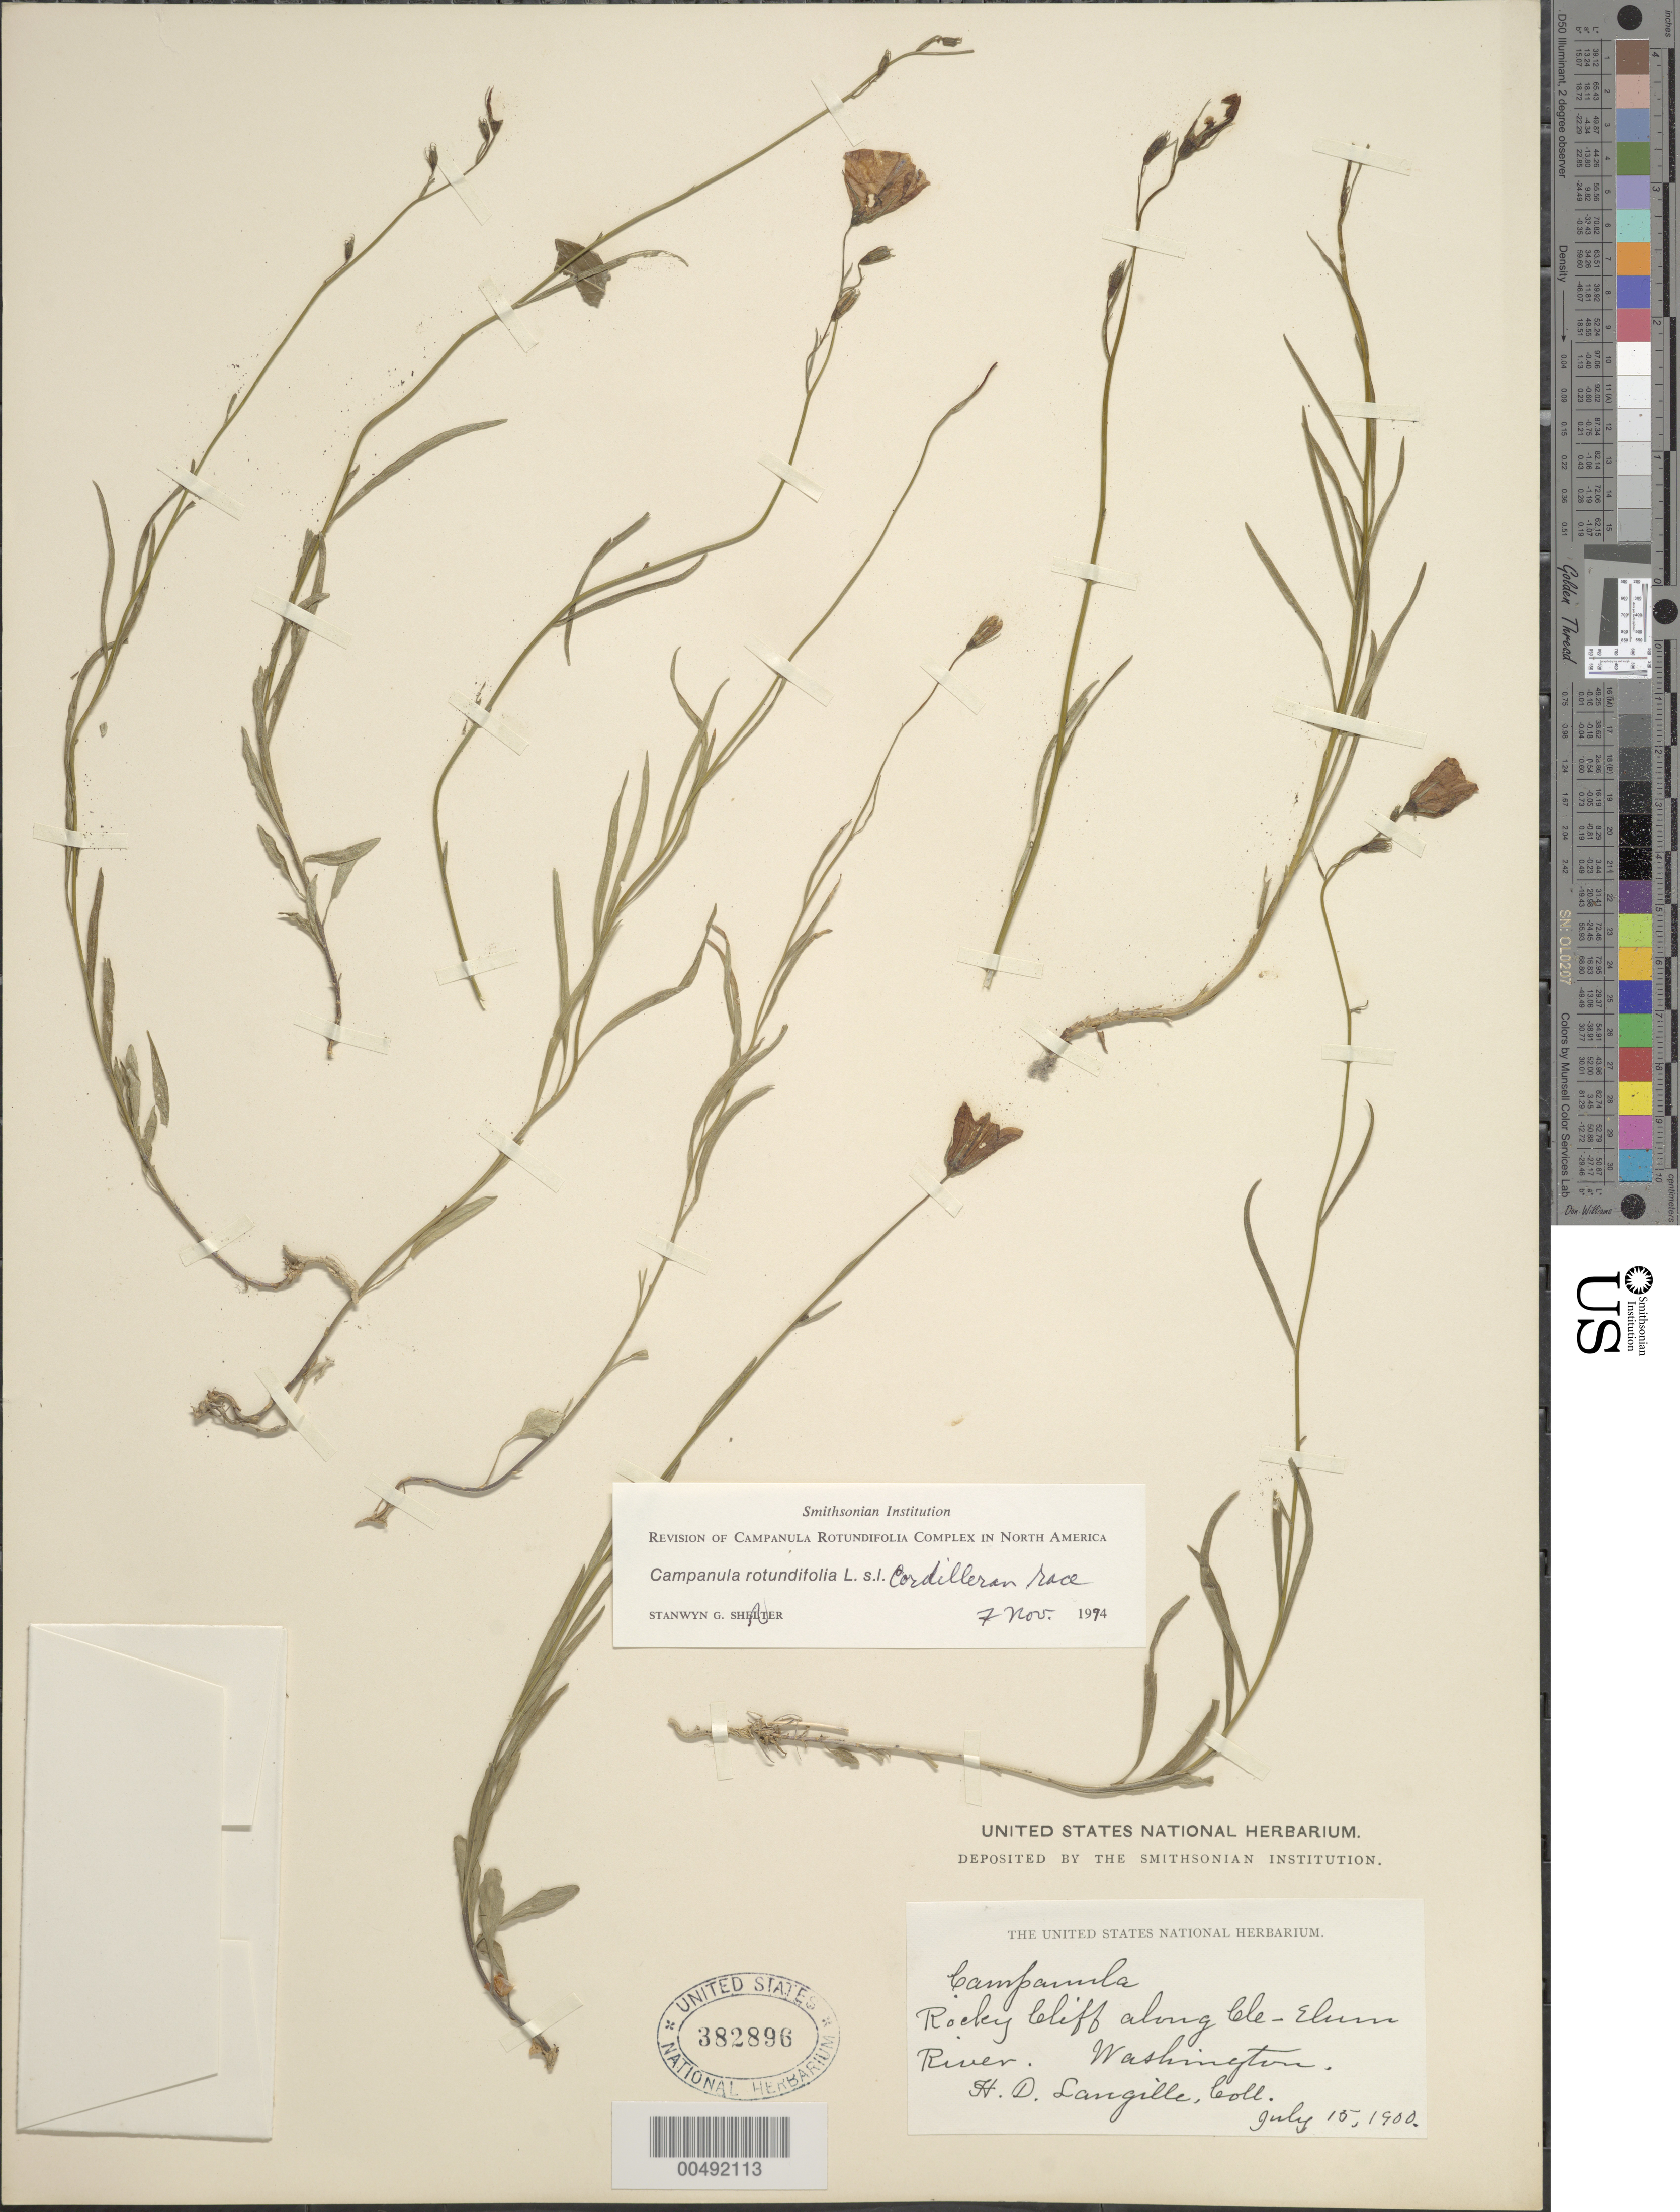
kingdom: Plantae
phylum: Tracheophyta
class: Magnoliopsida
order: Asterales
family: Campanulaceae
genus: Campanula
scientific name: Campanula rotundifolia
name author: L.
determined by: Shetler, Stanwyn G., (US), NMNH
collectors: H. Langille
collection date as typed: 15 Jul 1900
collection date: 1900-07-15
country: United States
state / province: Washington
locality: cliff along Cle-Elum River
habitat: rocky cliff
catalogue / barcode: US 382896